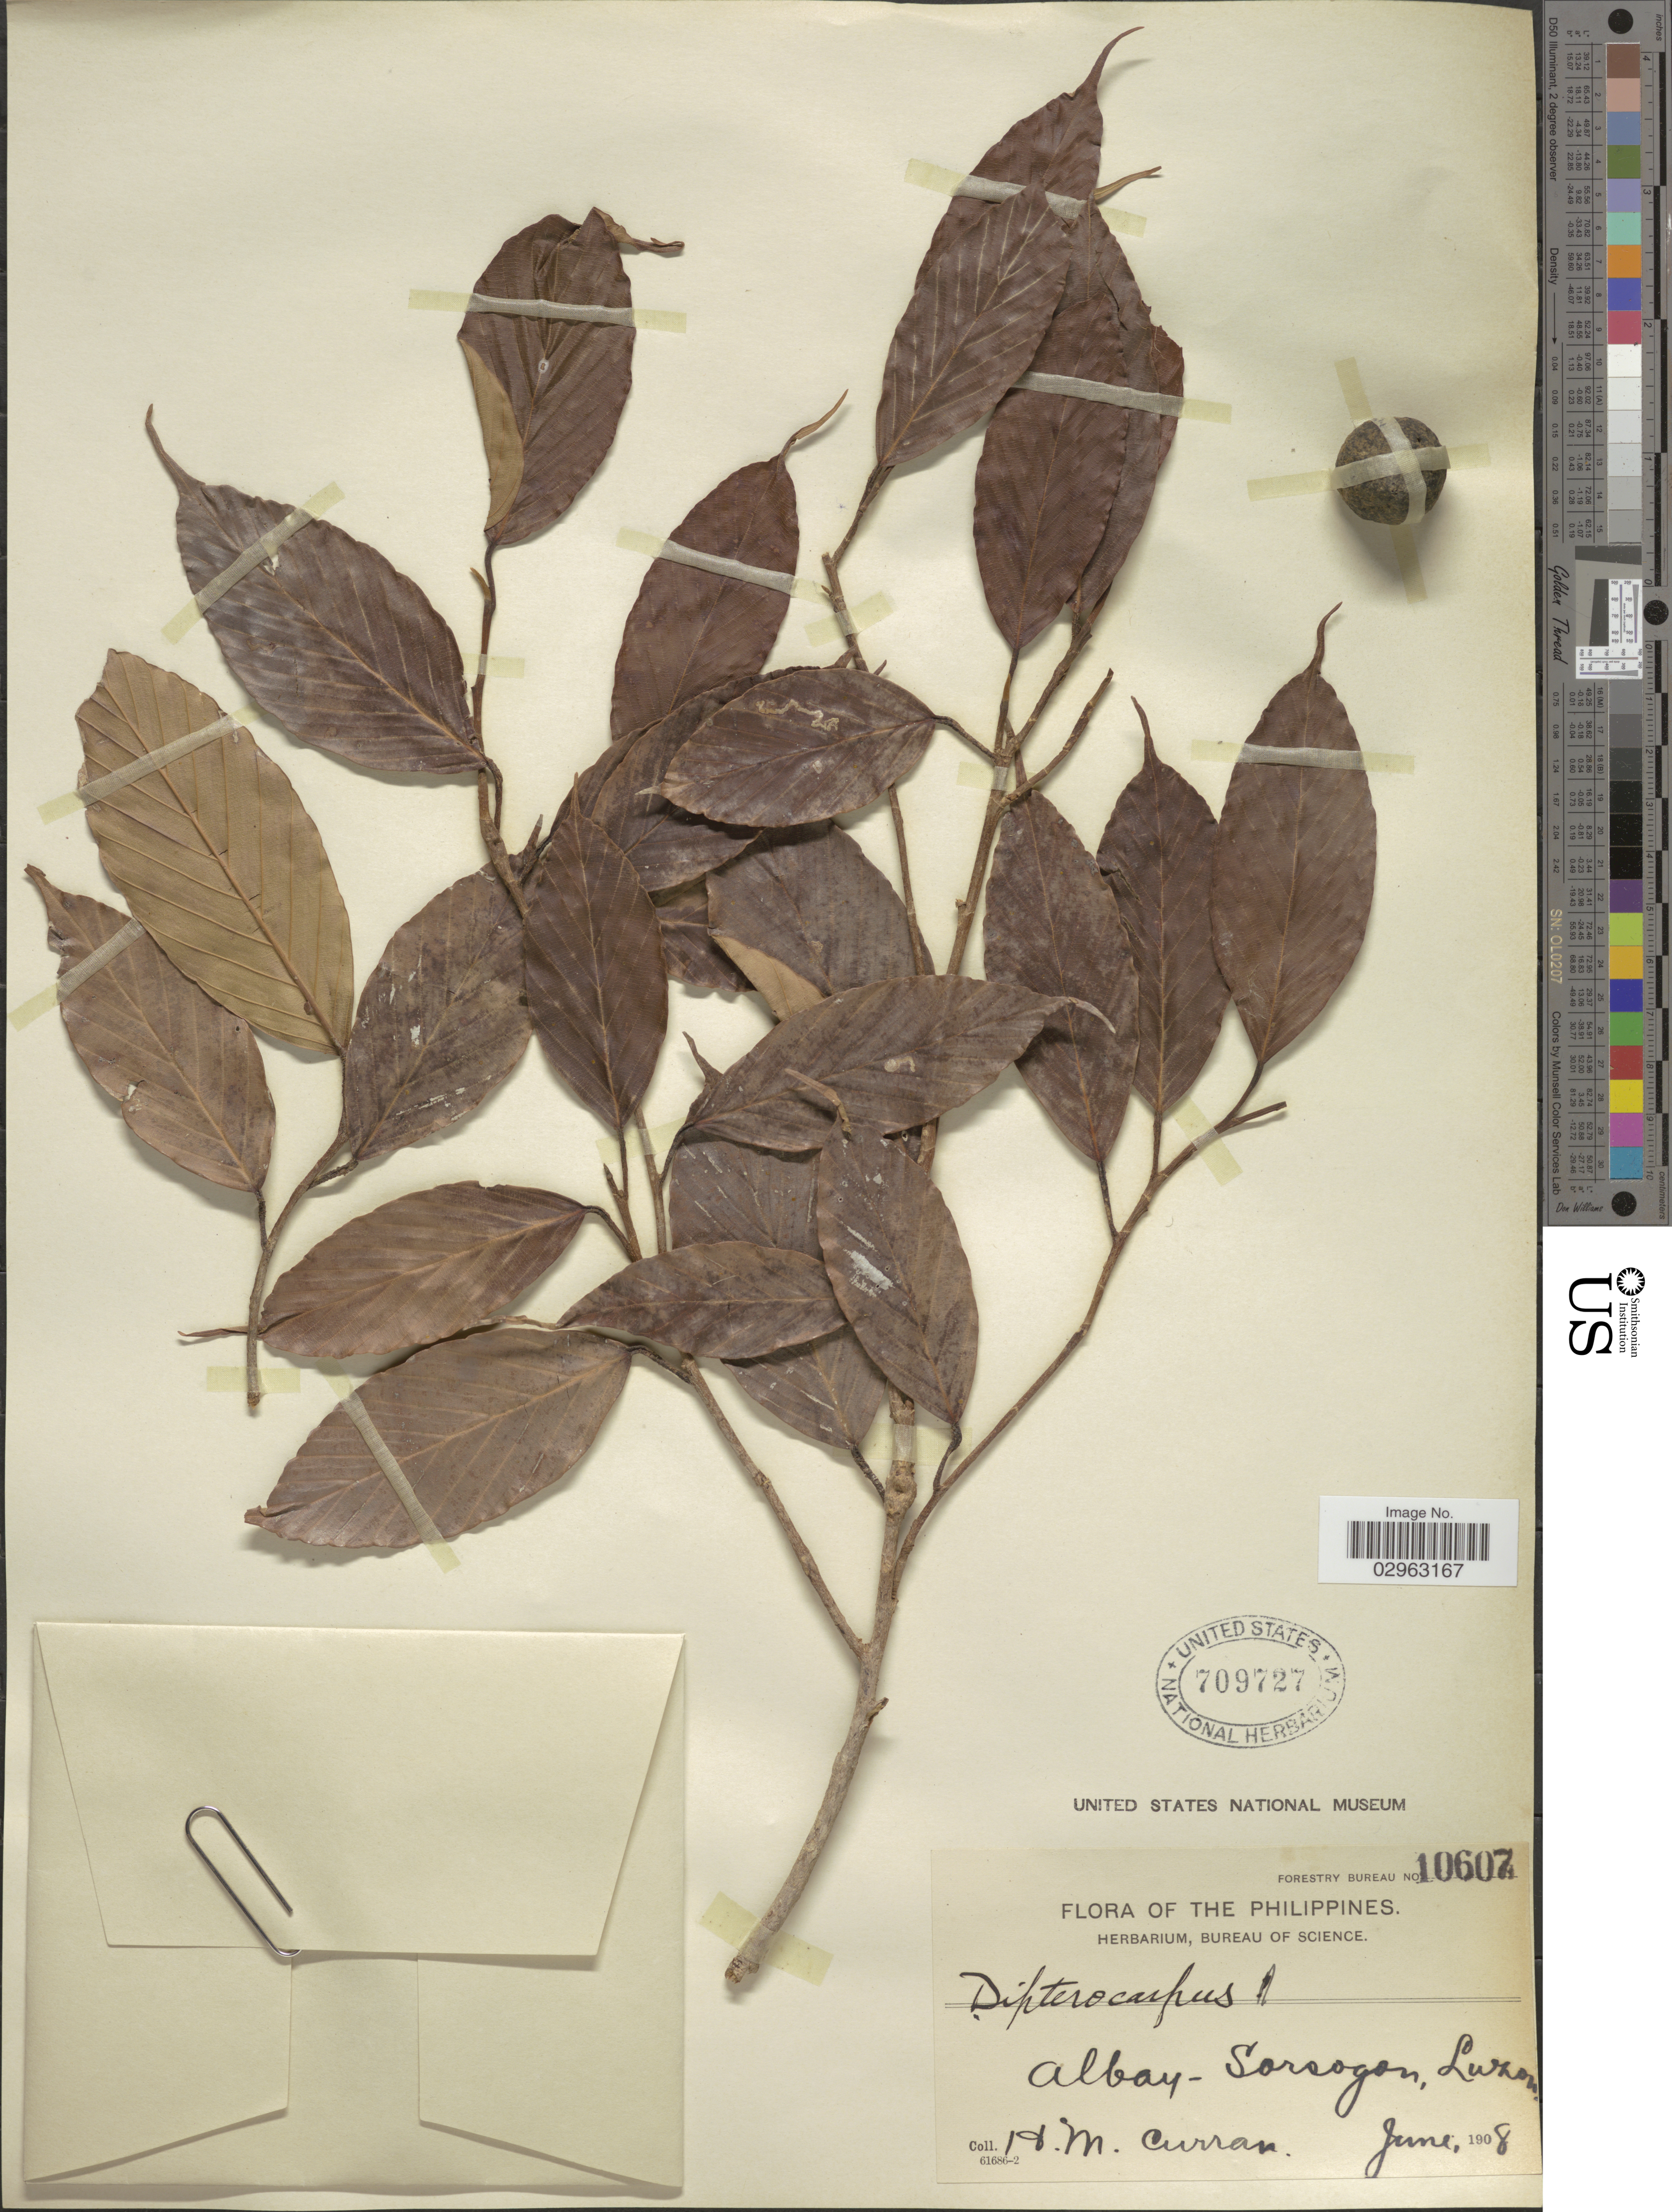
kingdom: Plantae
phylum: Tracheophyta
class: Magnoliopsida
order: Malvales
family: Dipterocarpaceae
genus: Dipterocarpus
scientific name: Dipterocarpus sp.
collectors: H. M. Curran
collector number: Forestry Bureau 10607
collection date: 1908-06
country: Philippines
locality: Albay - Sorsogon, Luzon.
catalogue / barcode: US 709727